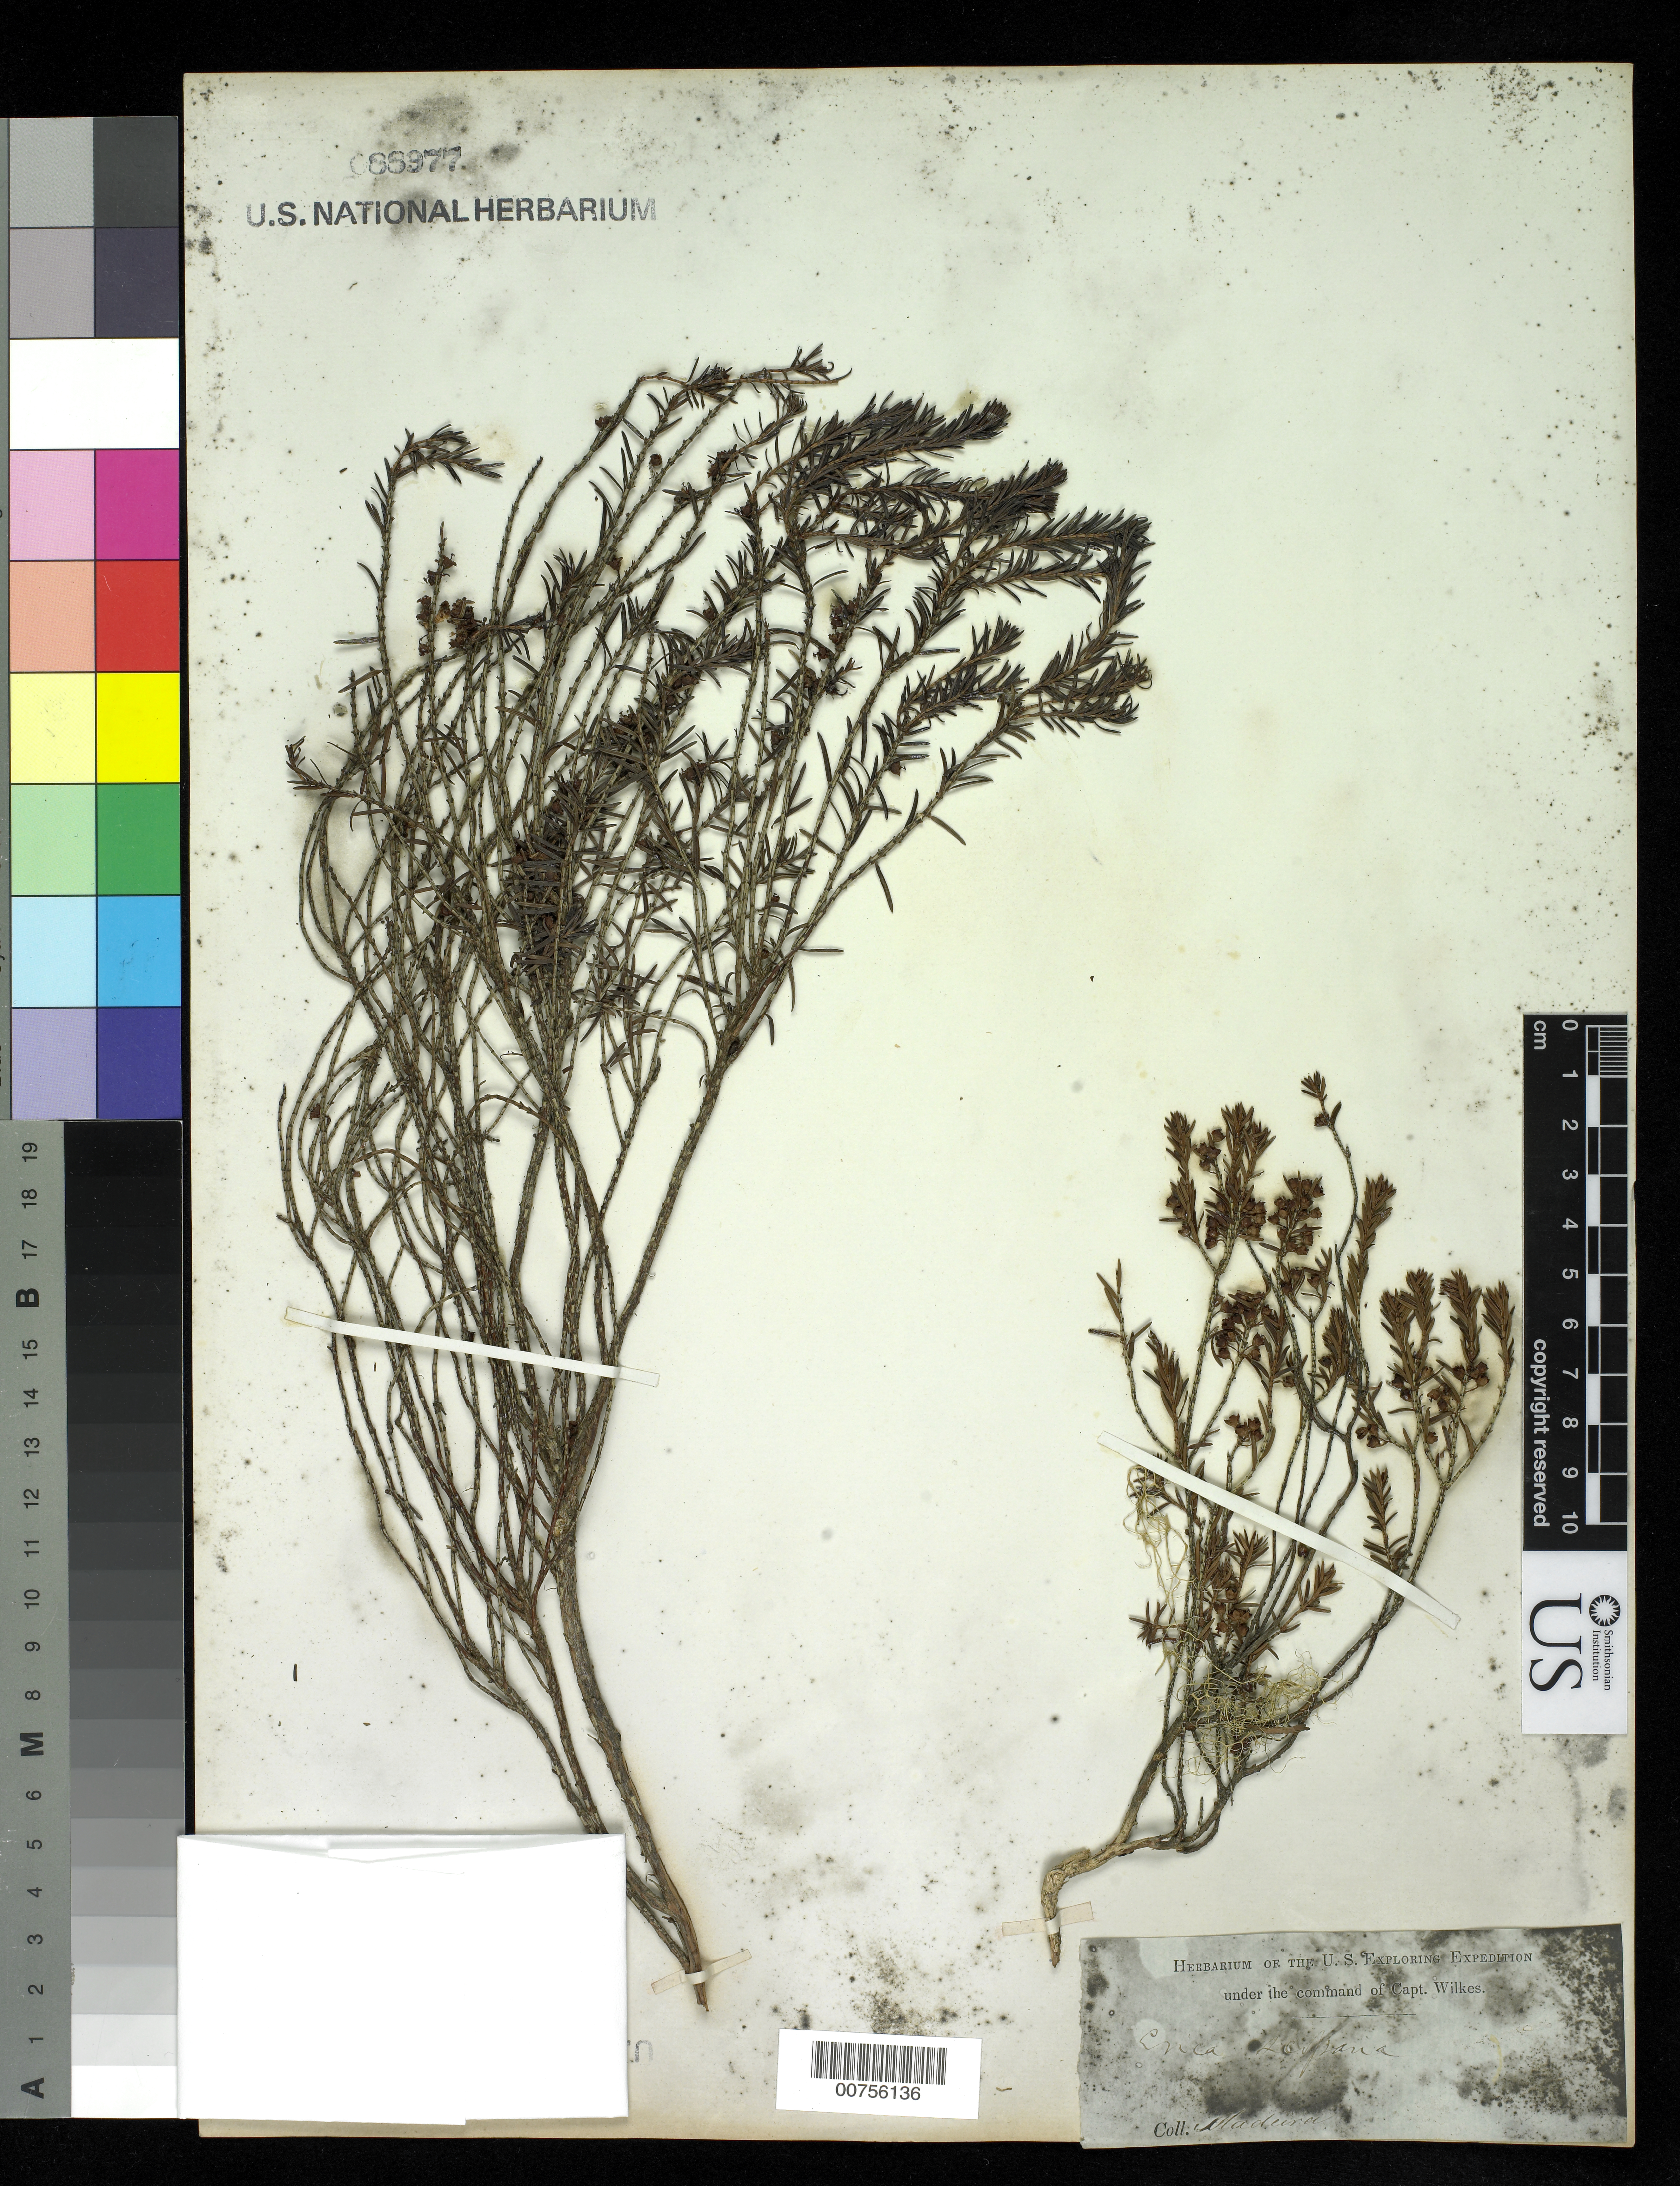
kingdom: Plantae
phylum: Tracheophyta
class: Magnoliopsida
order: Ericales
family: Ericaceae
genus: Erica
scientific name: Erica scoparia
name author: L.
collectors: Wilkes Explor. Exped.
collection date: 1838/1842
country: Portugal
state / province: Madeira (Aut. Reg.)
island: Madeira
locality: Madeira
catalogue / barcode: US 88977